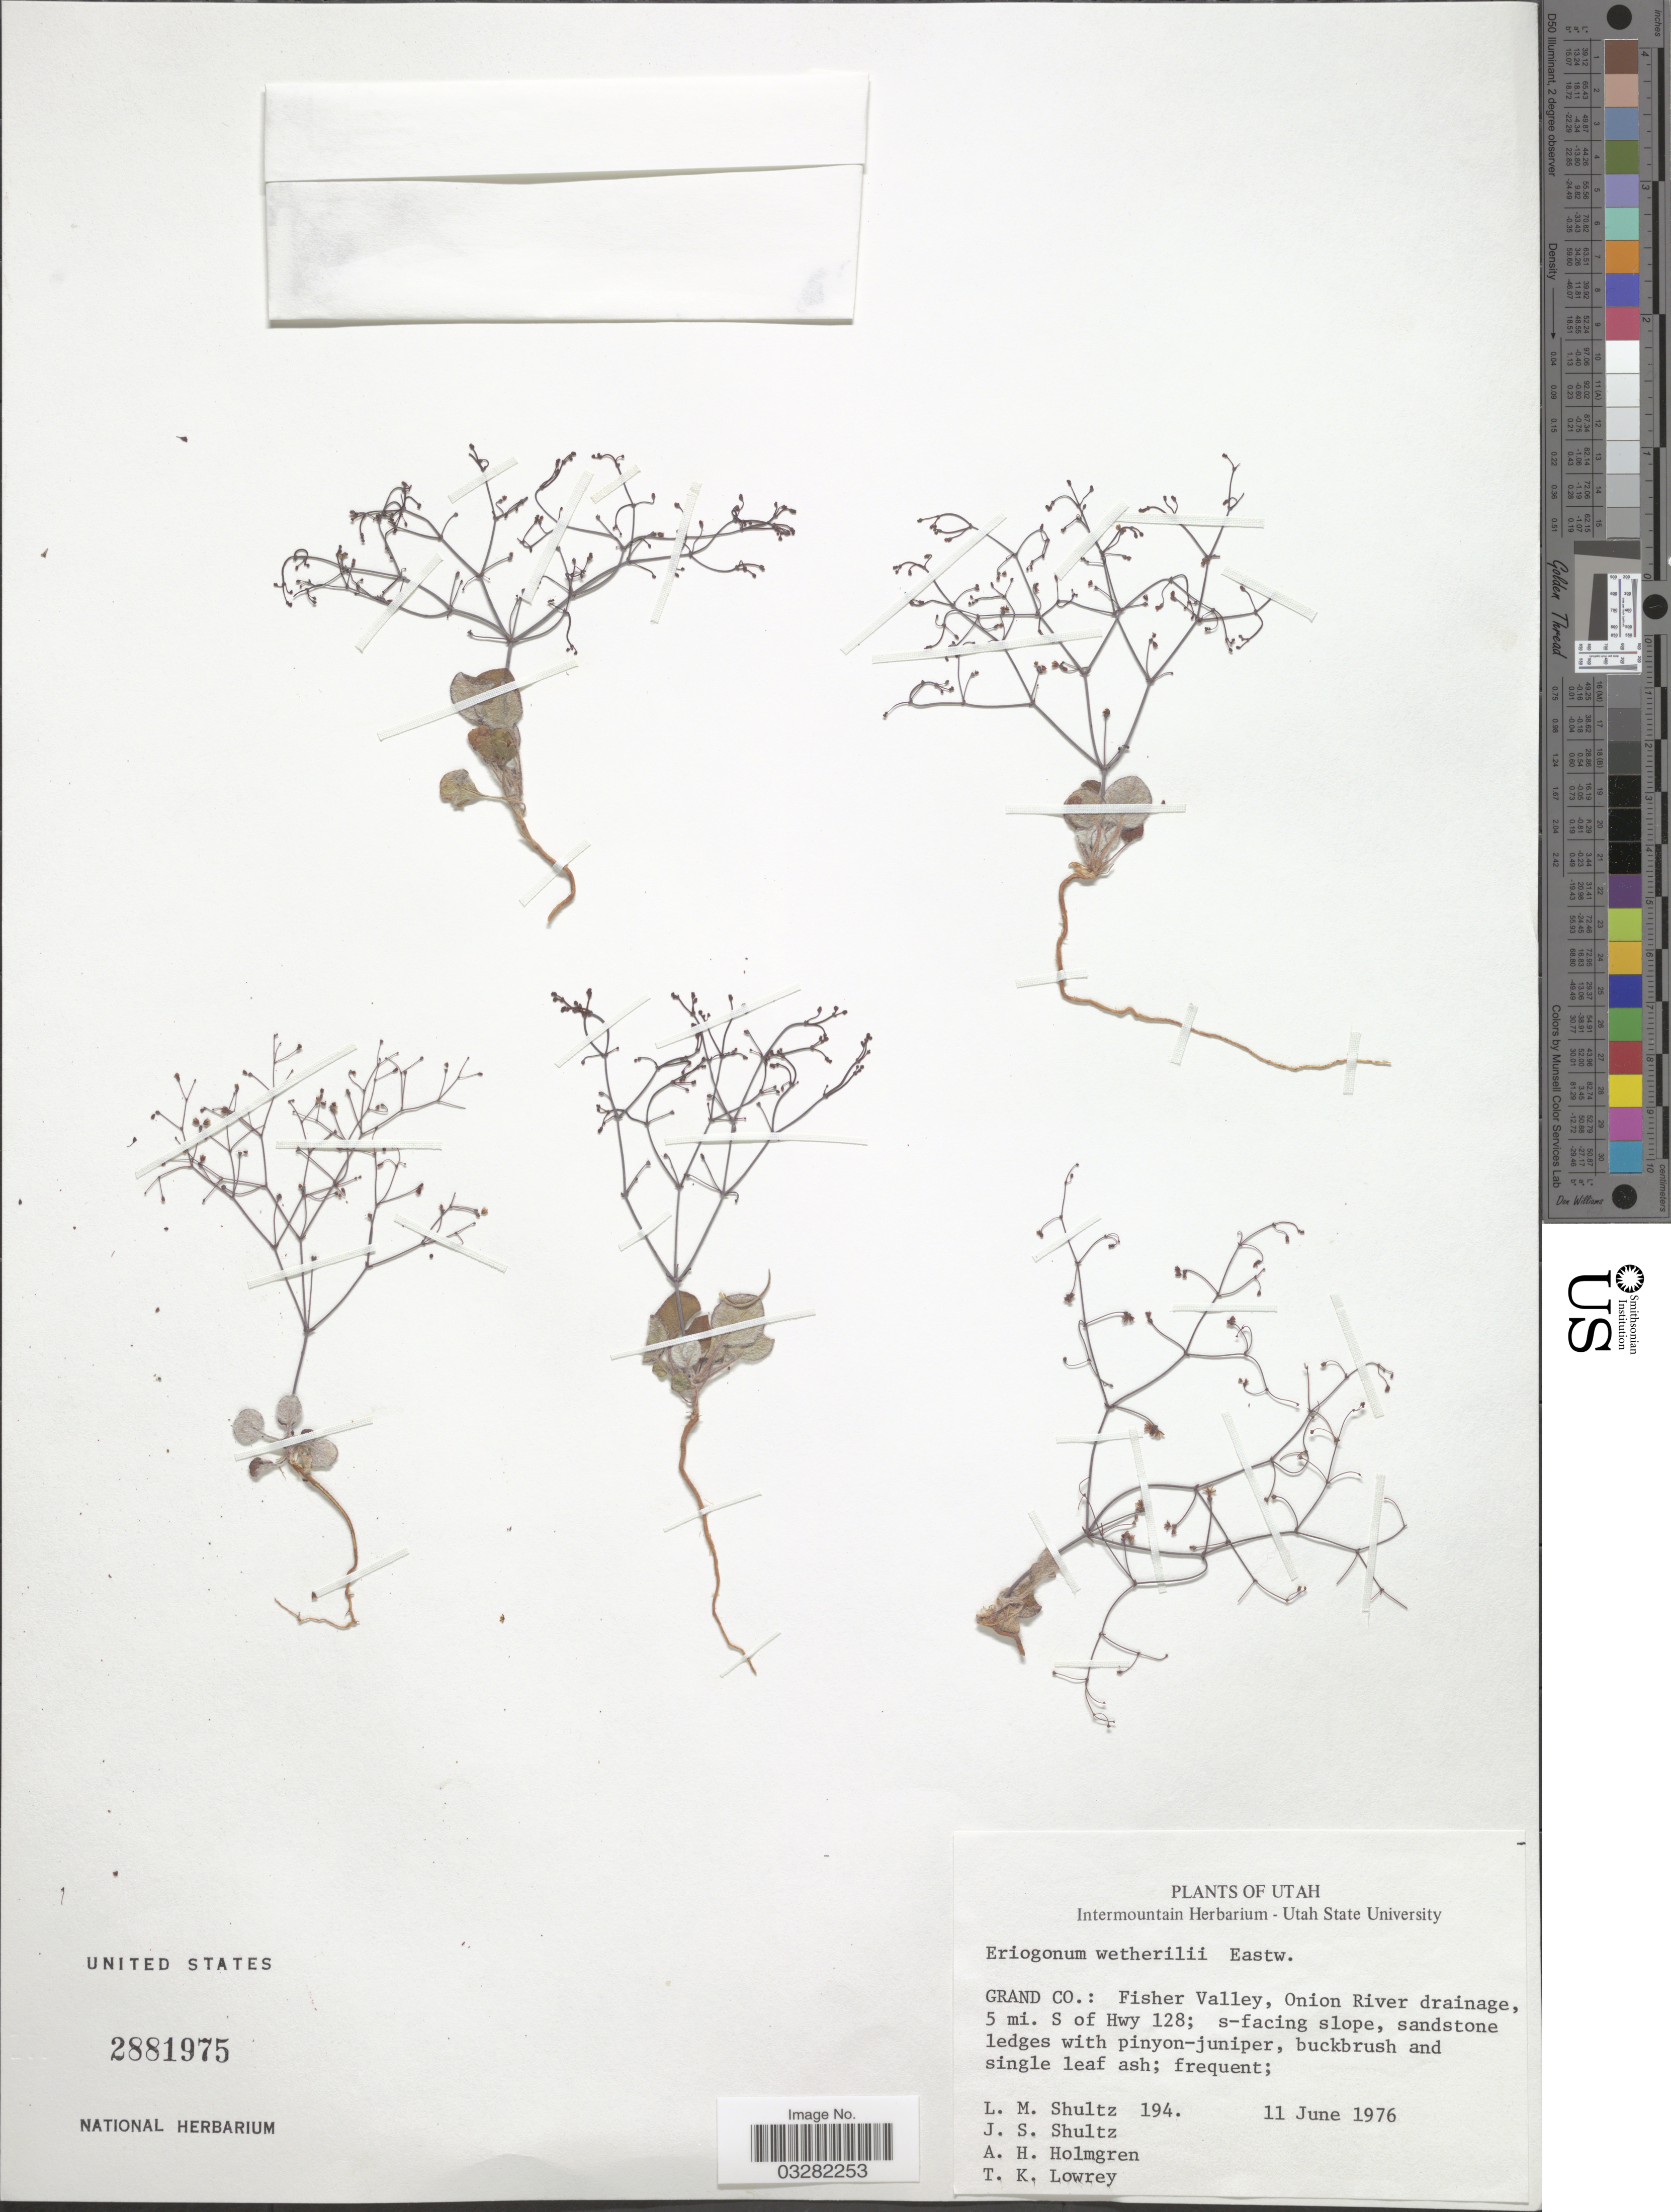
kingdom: Plantae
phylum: Tracheophyta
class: Magnoliopsida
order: Caryophyllales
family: Polygonaceae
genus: Eriogonum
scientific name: Eriogonum wetherillii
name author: Eastw.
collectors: L. Schultz, J. Shultz, A. H. Holmgren & T. Lowrey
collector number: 194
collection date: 1976-06-11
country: United States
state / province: Utah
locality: Grand Co.: Fisher Valley, Onion River drainage, 5 mi. S of Hwy 128.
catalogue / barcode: US 2881975